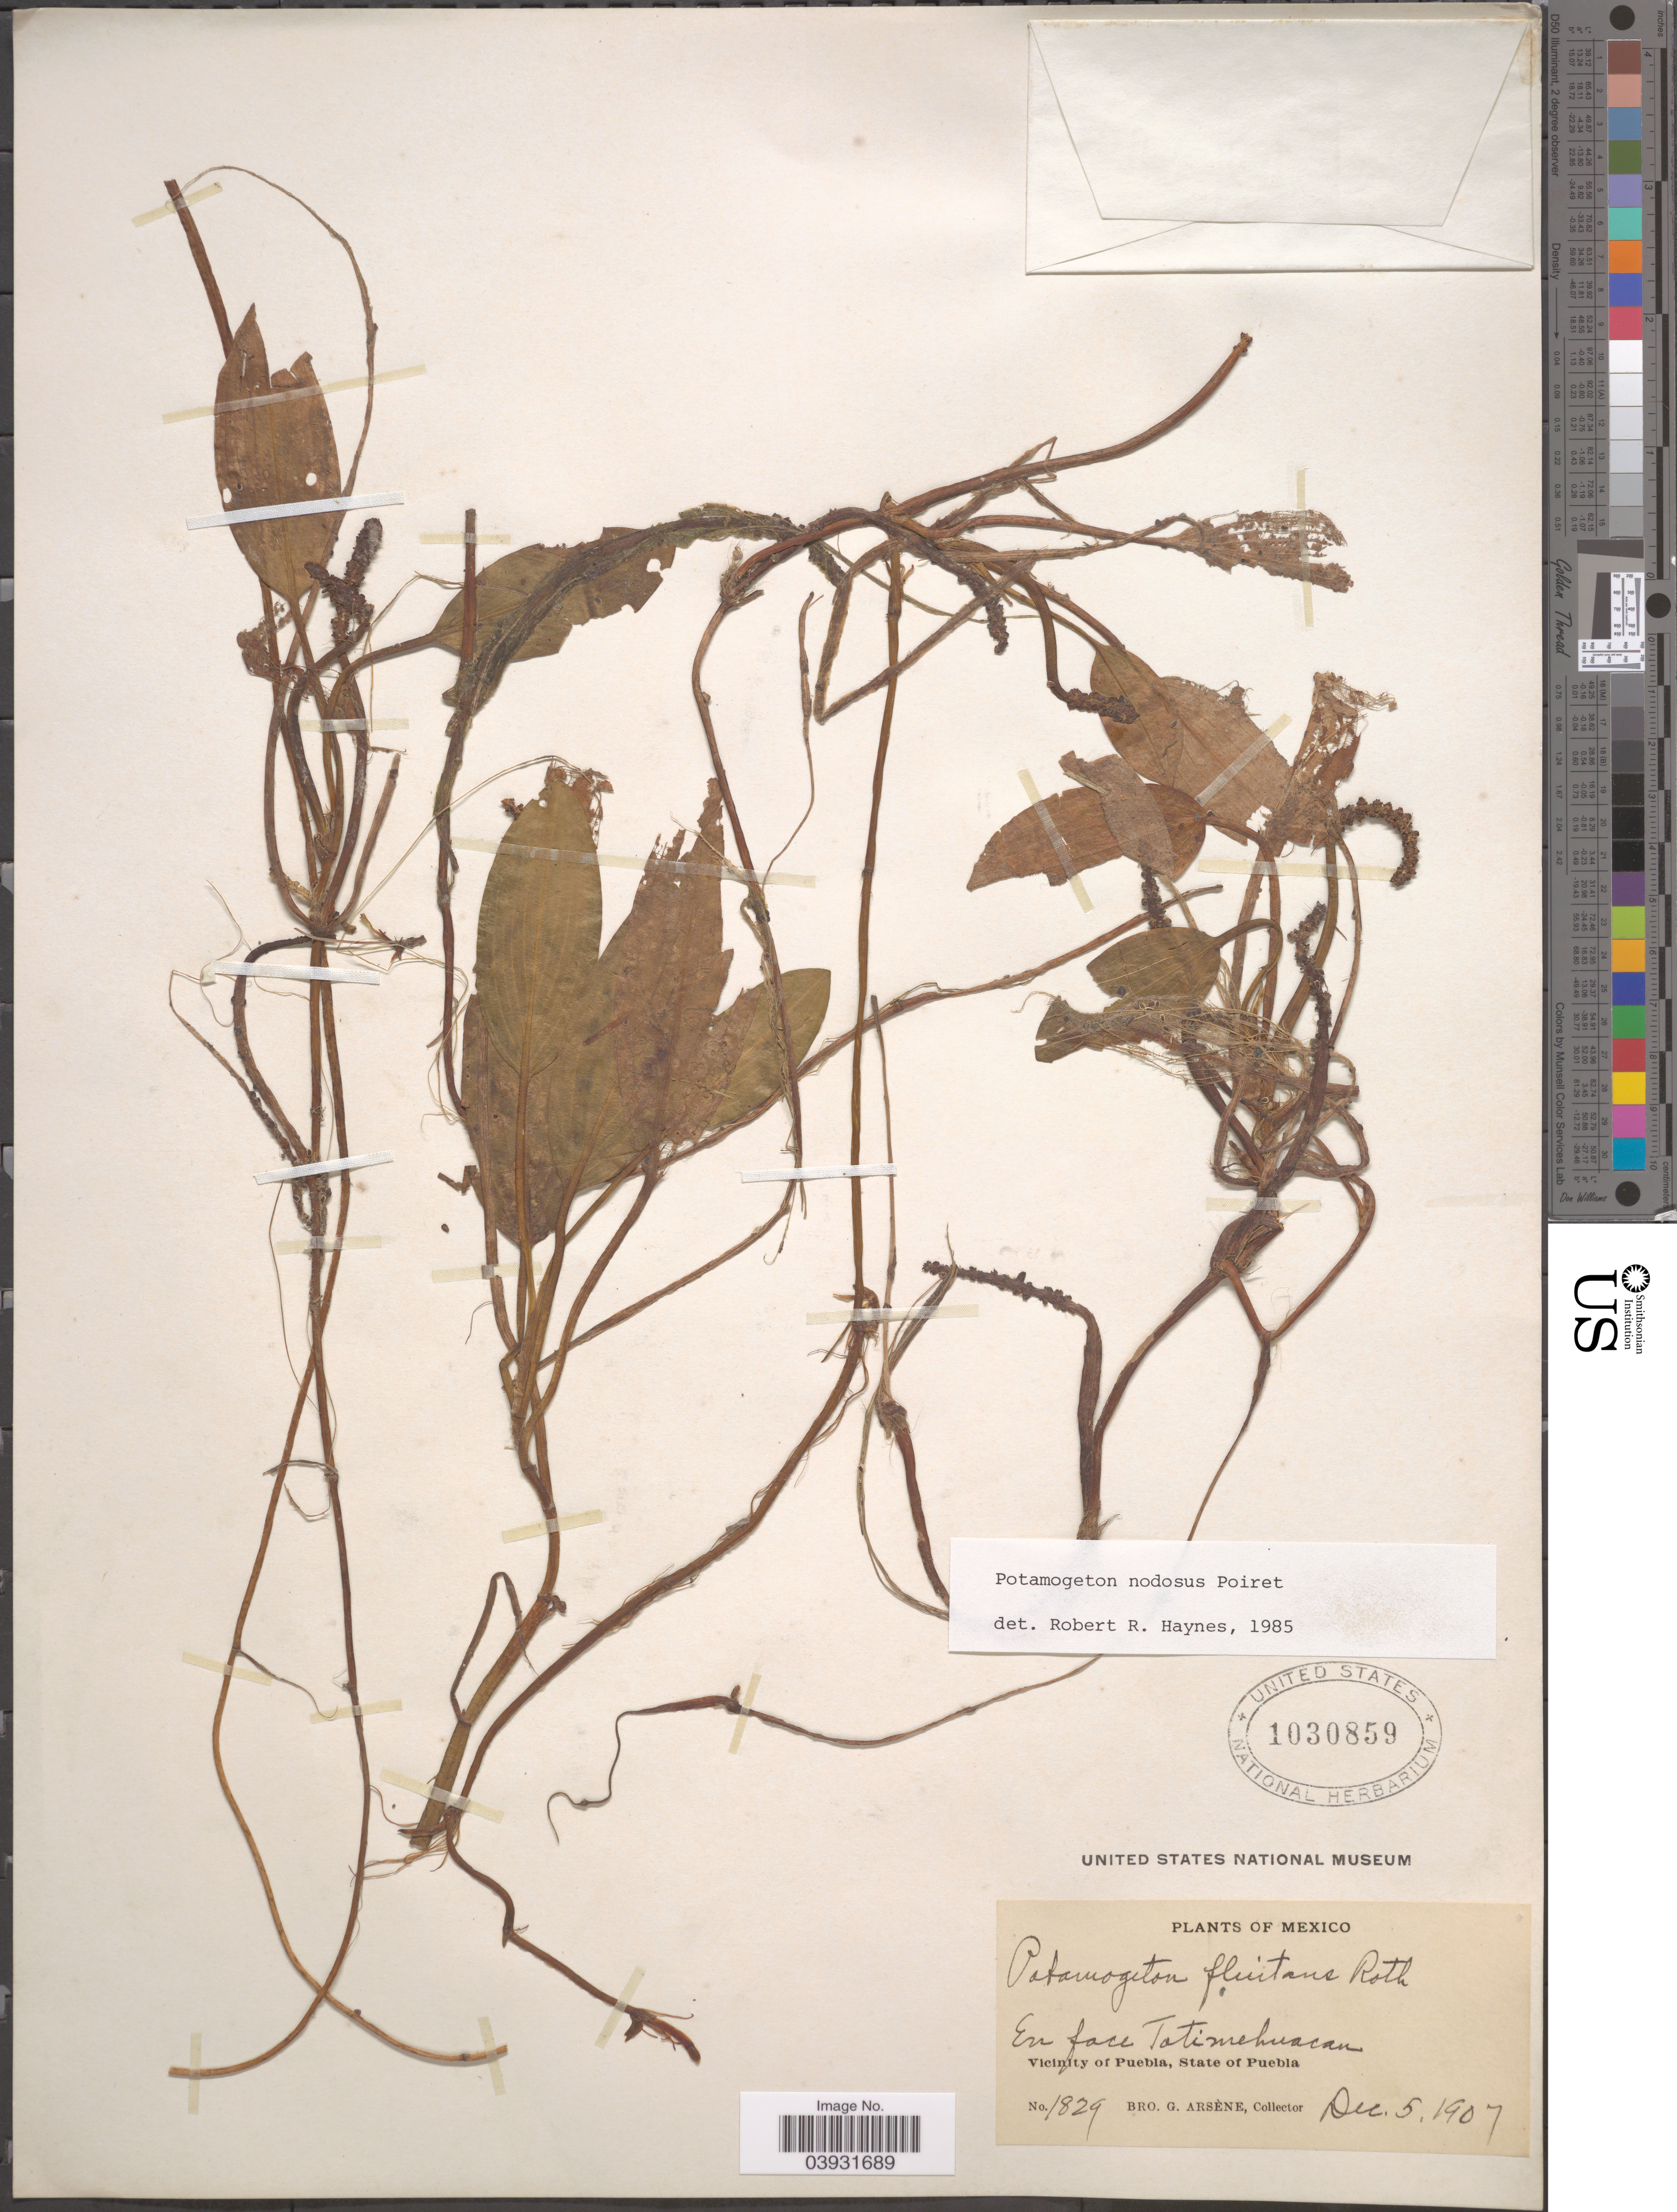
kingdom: Plantae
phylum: Tracheophyta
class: Liliopsida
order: Alismatales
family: Potamogetonaceae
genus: Potamogeton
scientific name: Potamogeton nodosus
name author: Poir.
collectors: Bro. G. Arsène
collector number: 1829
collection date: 1907-12-05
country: Mexico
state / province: Puebla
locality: En face Totimehuacan. Vicinity of Puebla.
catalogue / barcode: US 1030859